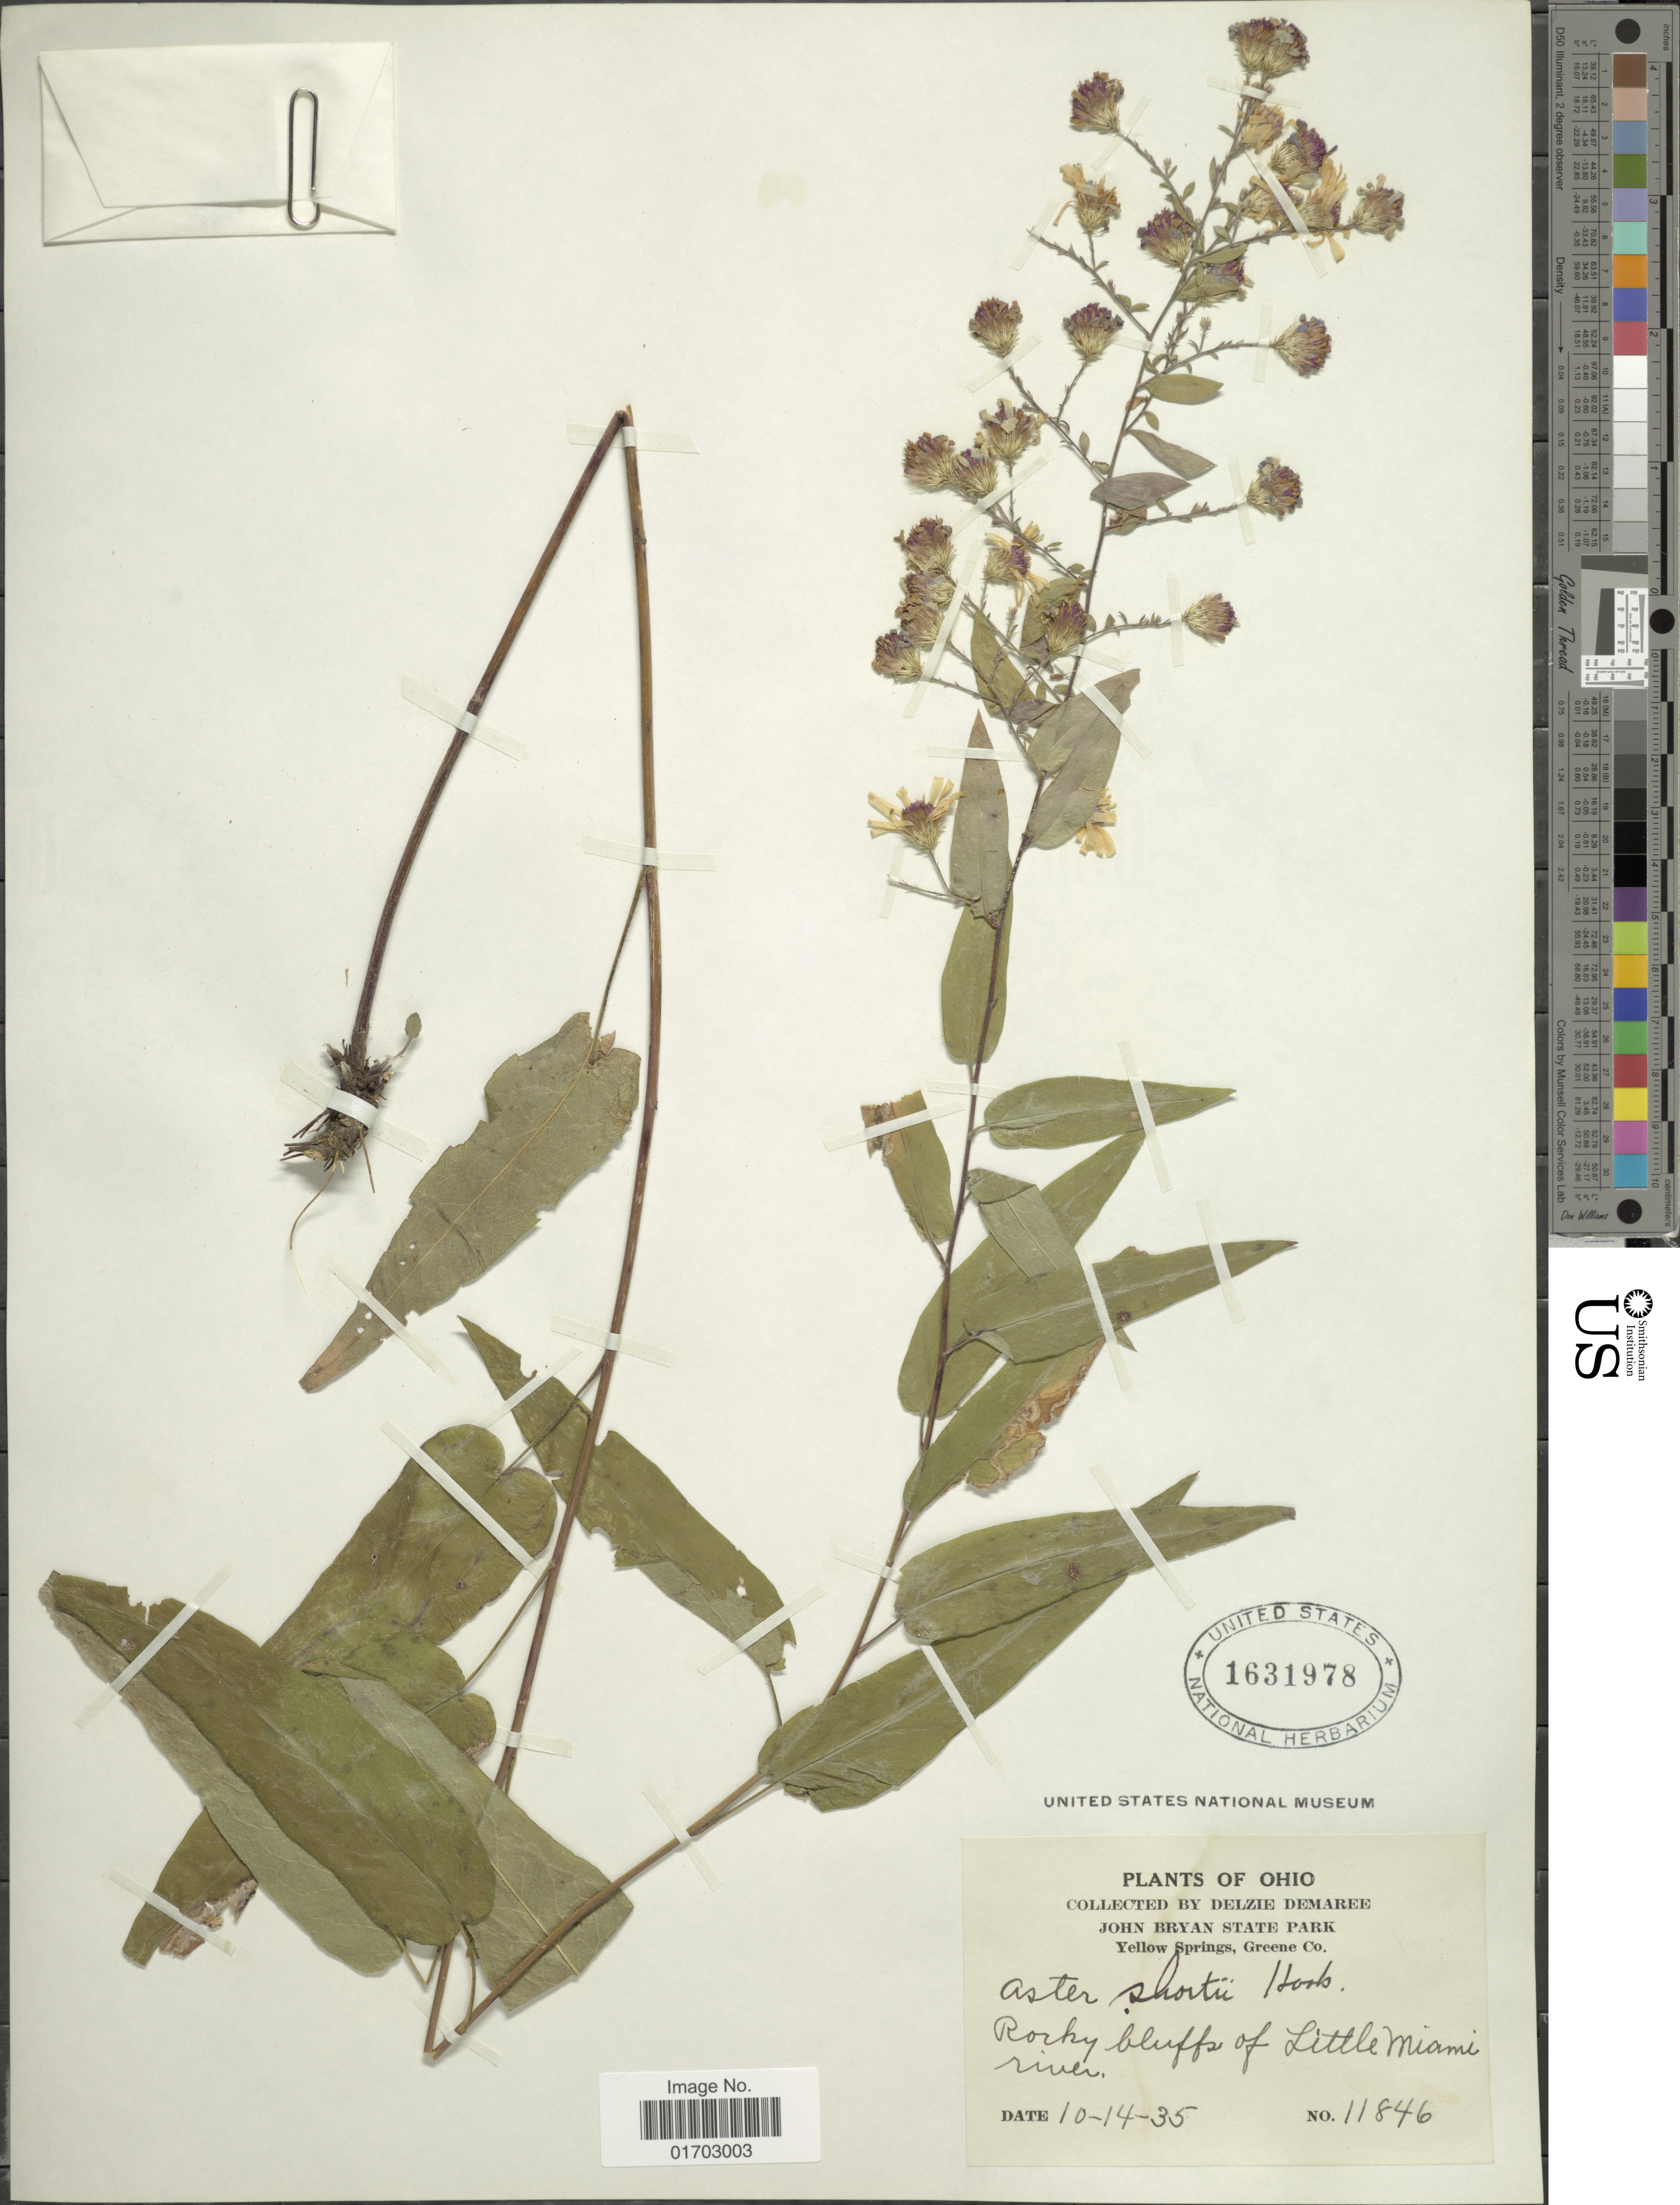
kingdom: Plantae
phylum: Tracheophyta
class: Magnoliopsida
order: Asterales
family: Asteraceae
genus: Symphyotrichum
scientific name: Symphyotrichum shortii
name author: (Lindl.) G.L. Nesom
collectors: D. Demaree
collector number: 11846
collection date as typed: Transcribed d/m/y: 14/10/35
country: United States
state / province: Ohio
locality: John Bryan State Park, Tellow Springs, Greene Co., Rocky bluffs of Little Miami river.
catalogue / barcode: US 1631978